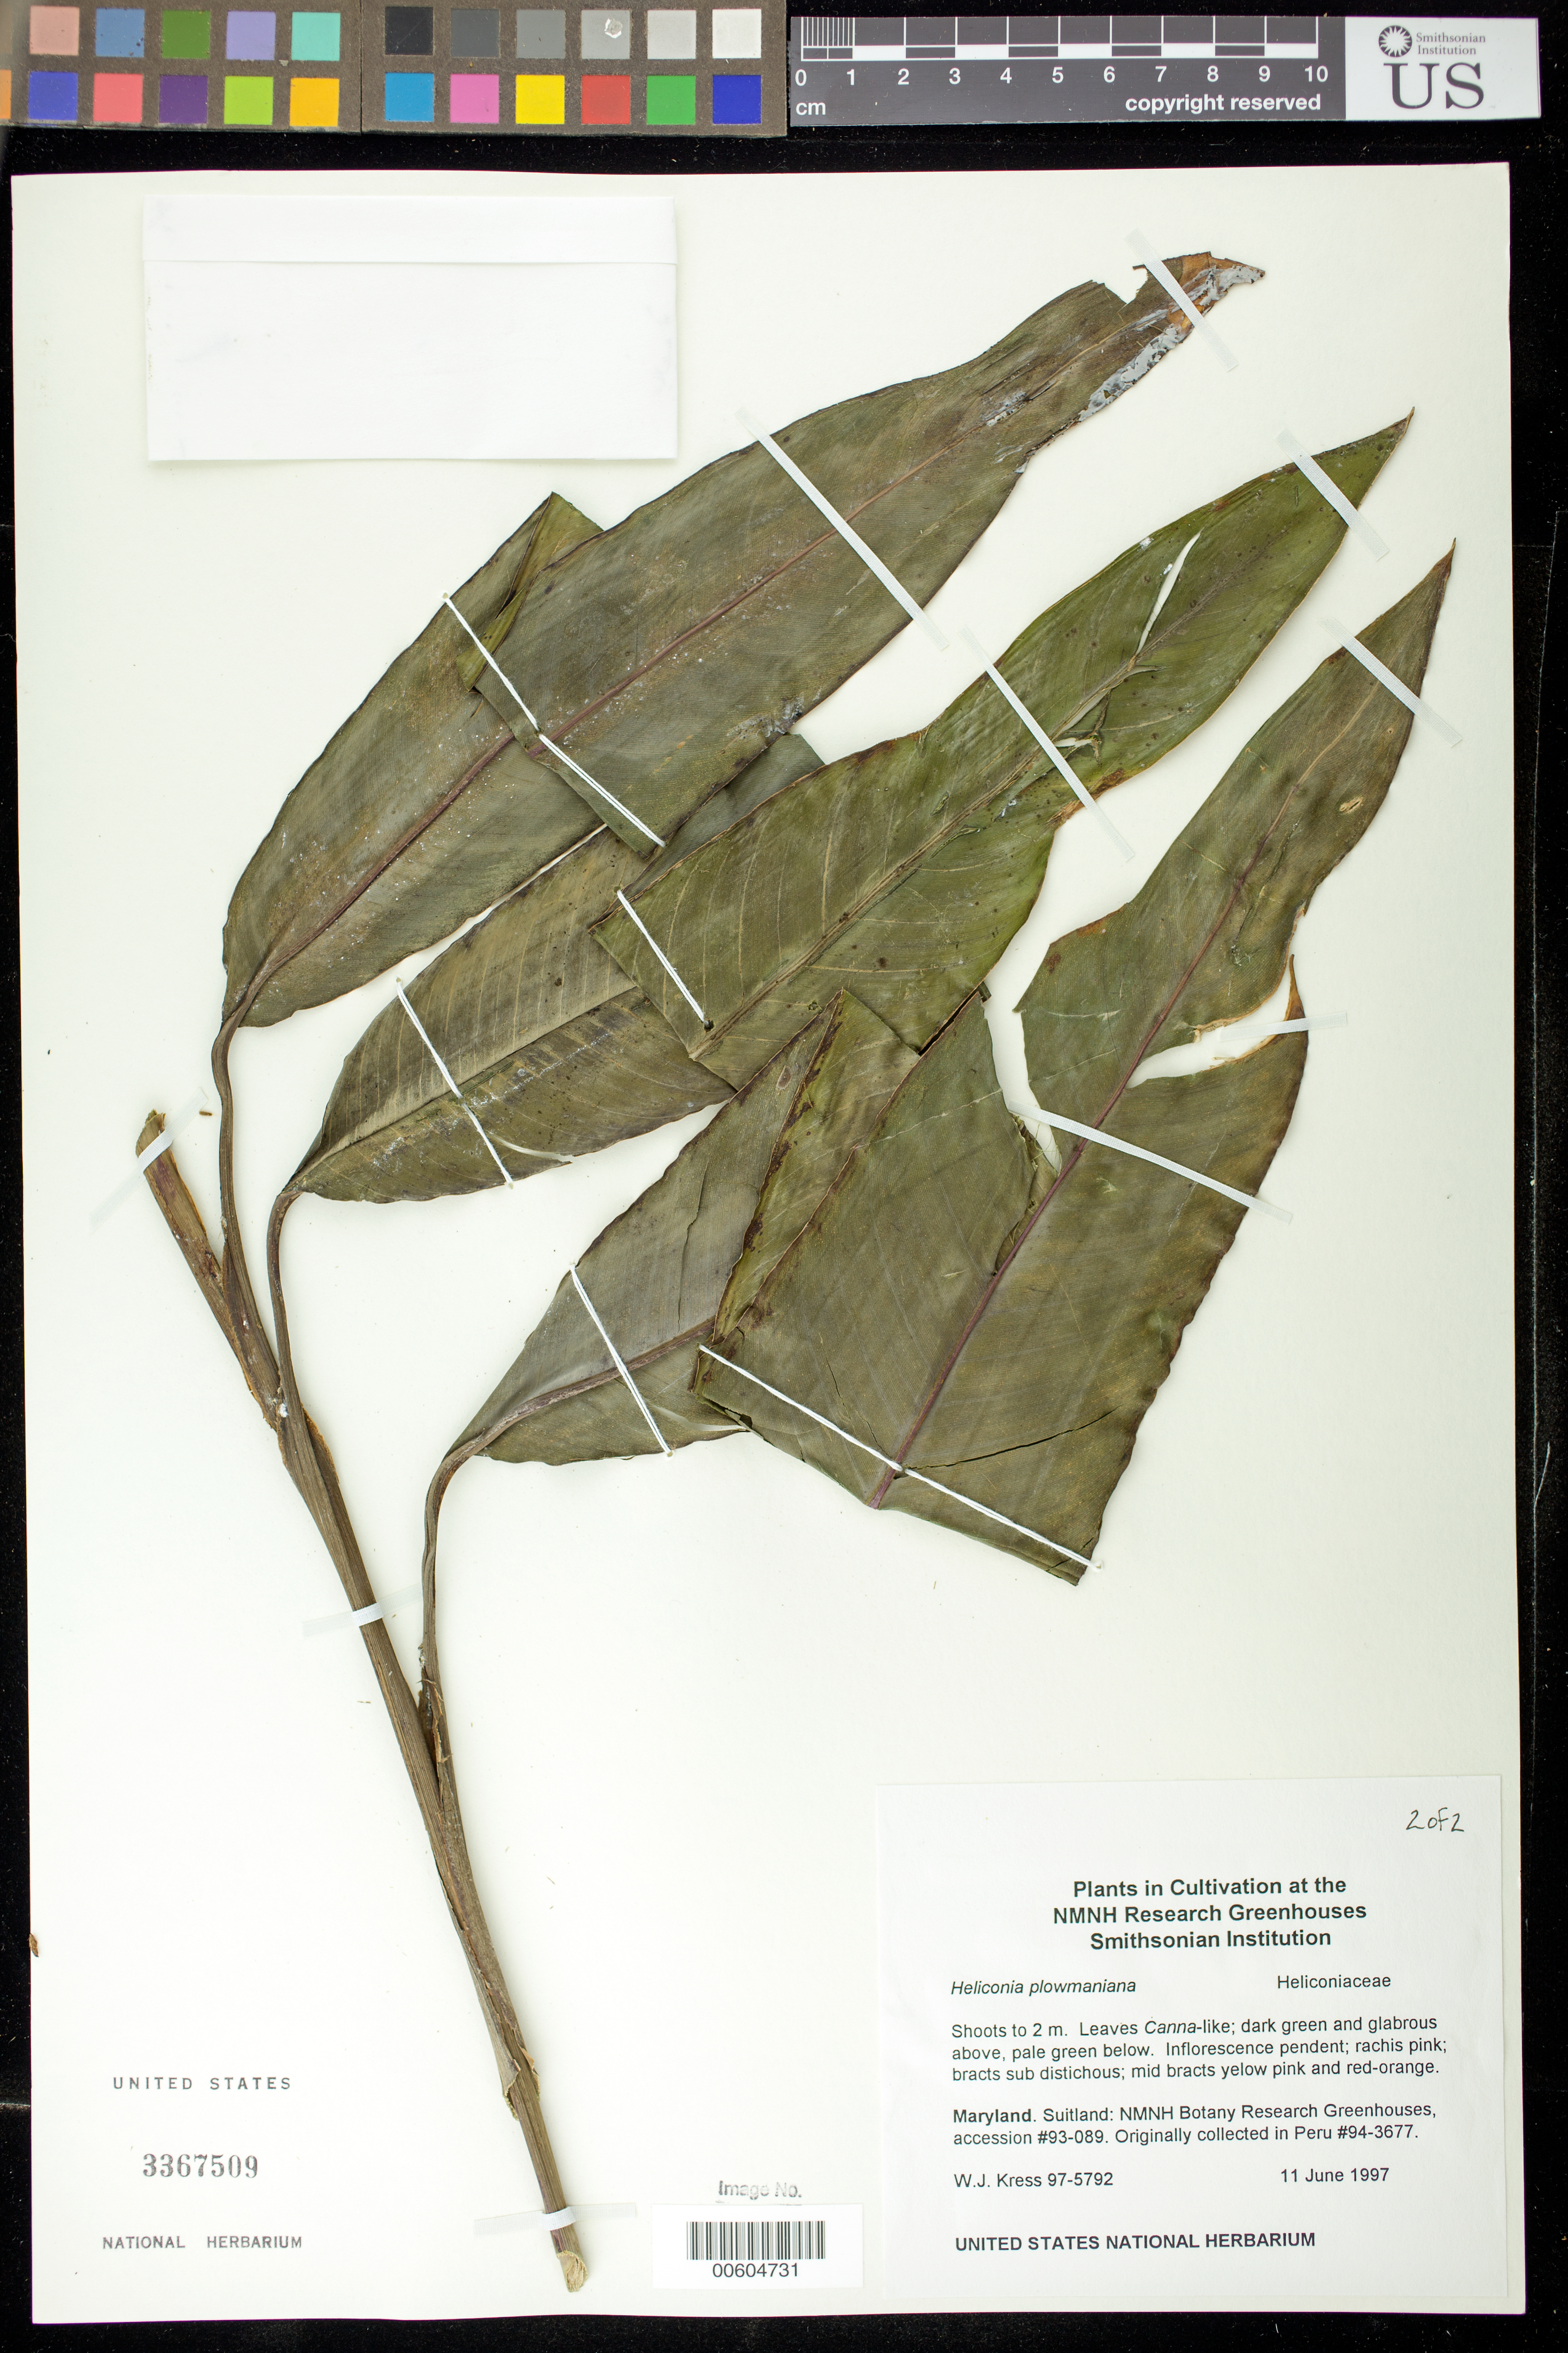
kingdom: Plantae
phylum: Tracheophyta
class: Liliopsida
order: Zingiberales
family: Heliconiaceae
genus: Heliconia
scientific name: Heliconia plowmaniana W.J. Kress sp. nov., ined. 2013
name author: W.J. Kress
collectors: W. J. Kress & M. Bordelon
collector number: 97-5792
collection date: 1997-06-11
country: United States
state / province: Maryland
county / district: Prince George's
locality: NMNH Botany Research Greenhouses. Suitland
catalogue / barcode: US 3367509